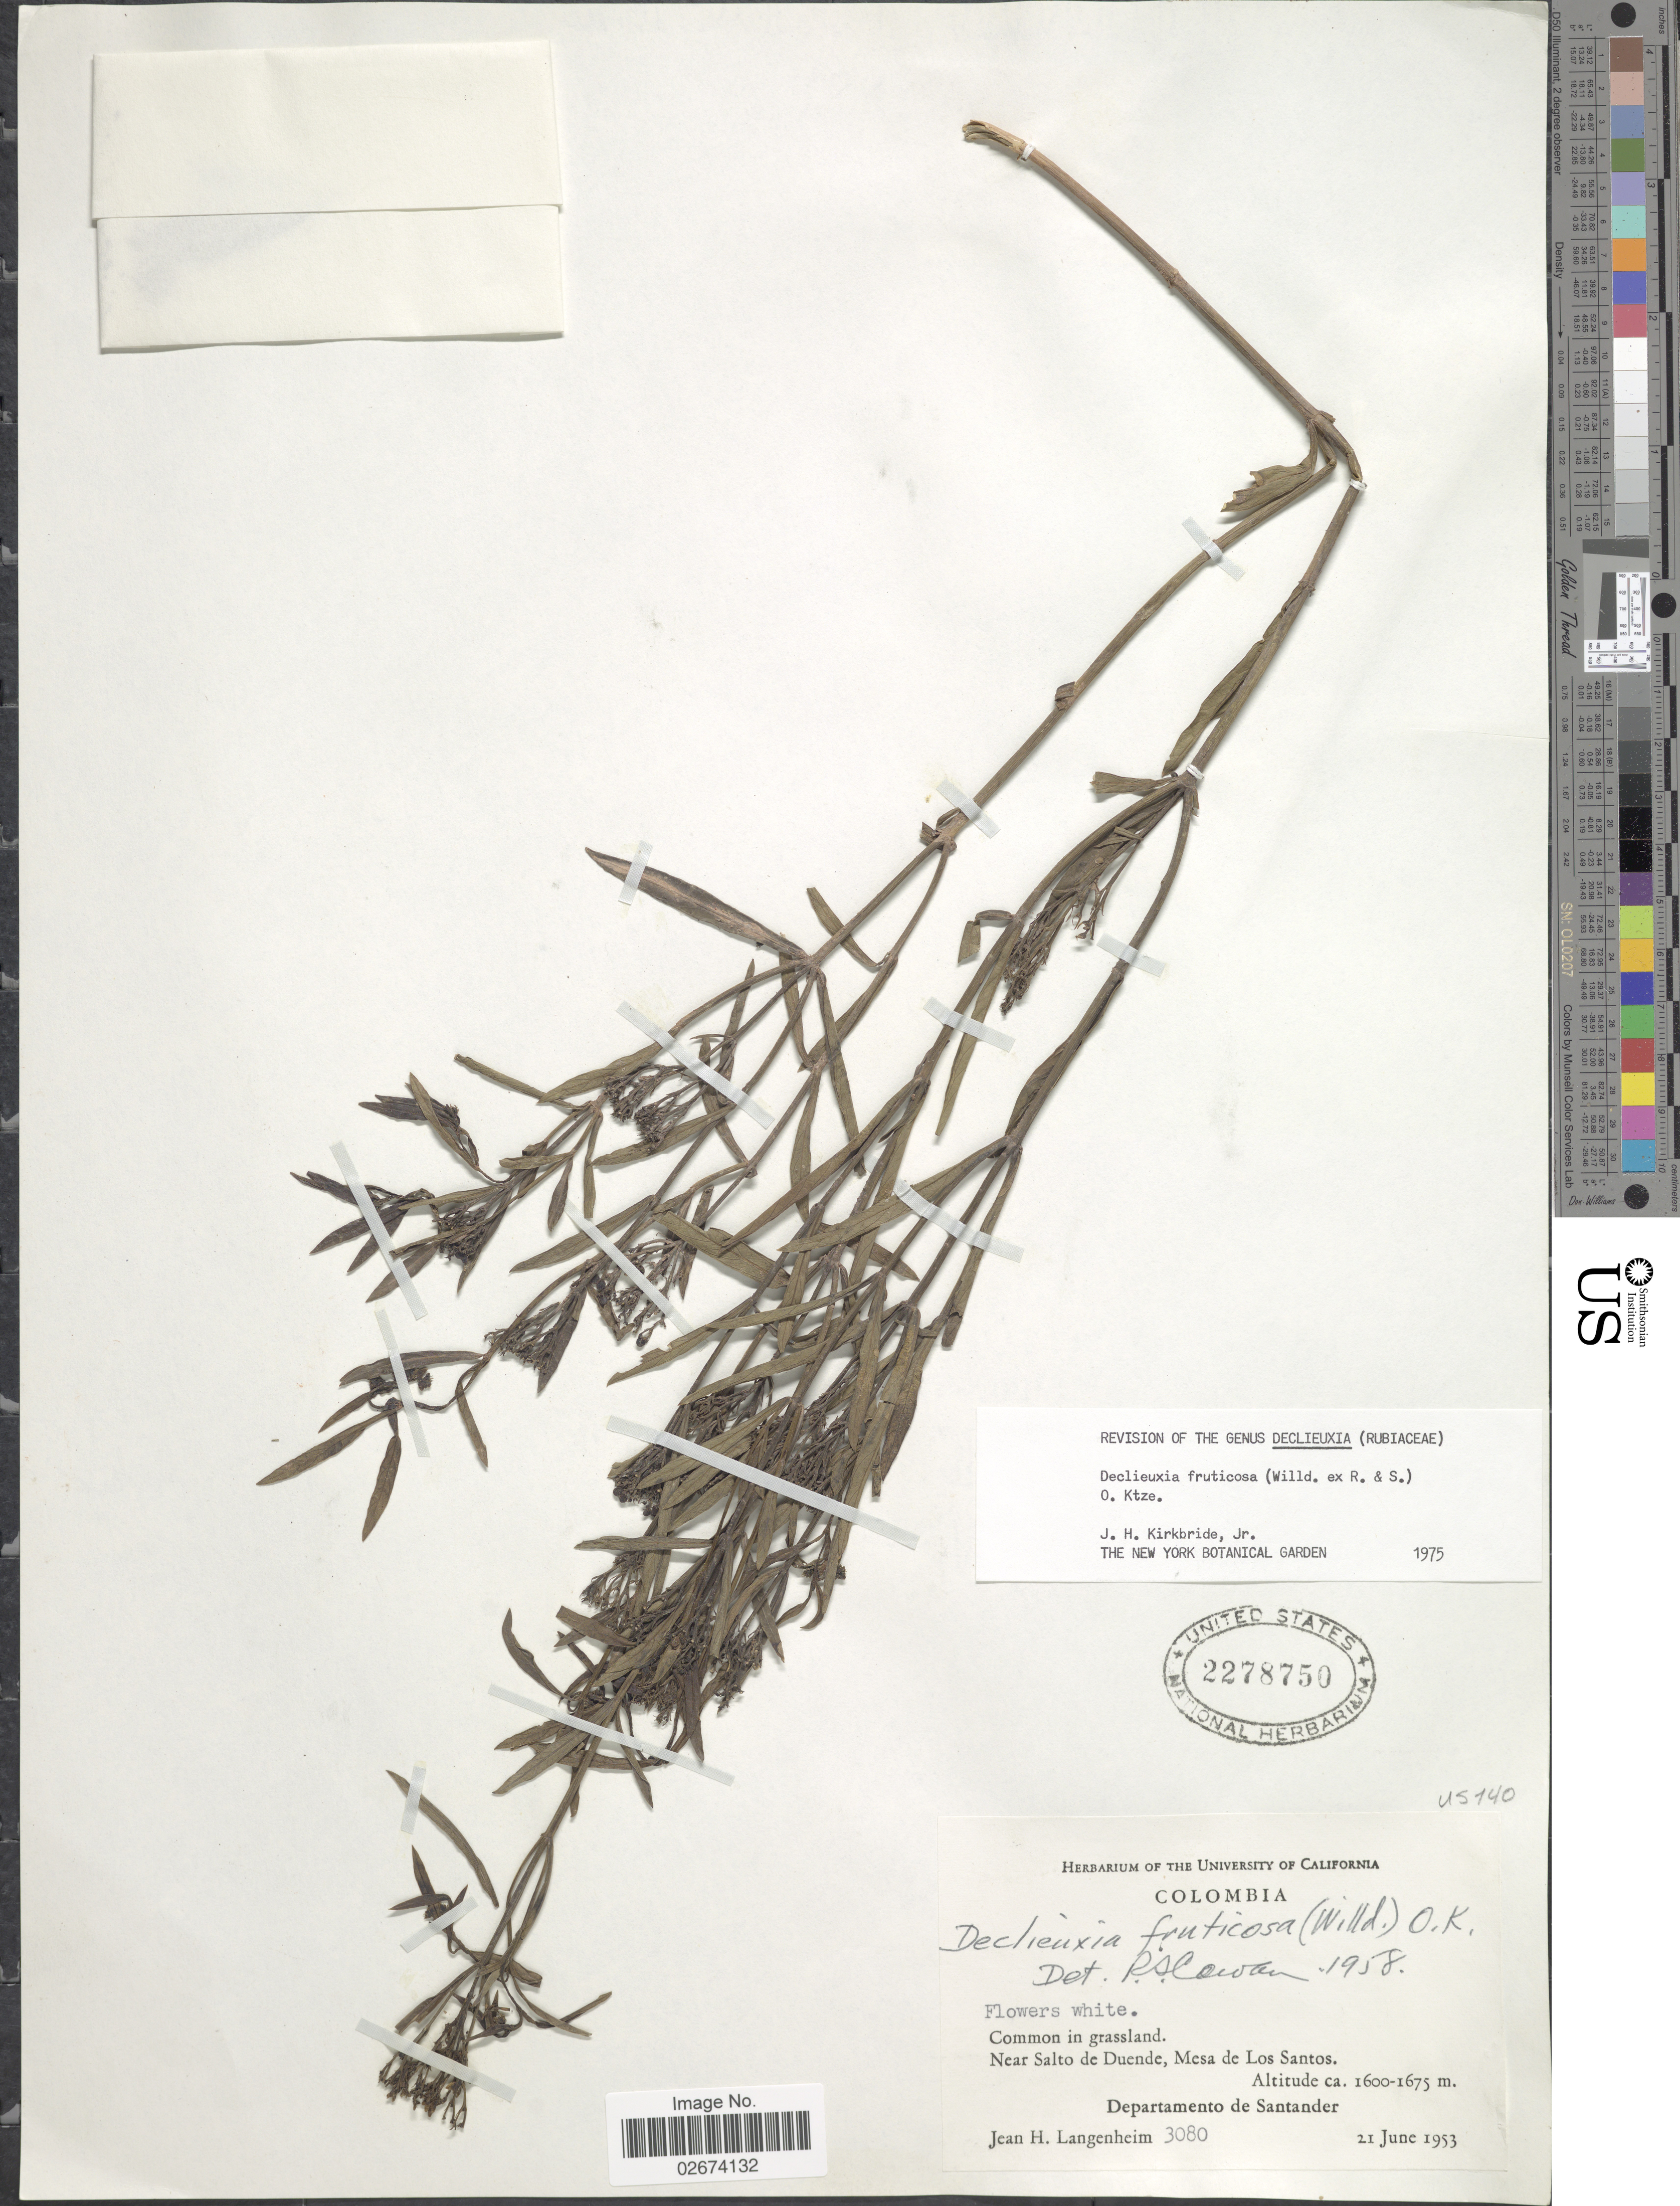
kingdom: Plantae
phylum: Tracheophyta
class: Magnoliopsida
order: Gentianales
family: Rubiaceae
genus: Declieuxia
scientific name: Declieuxia fruticosa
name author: (Willd. ex Roem. & Schult.) Kuntze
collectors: J. H. Langenheim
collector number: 3080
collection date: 1953-06-21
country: Colombia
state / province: Santander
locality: Common in grassland. Near Salto de Duende, Mesa de Los Santos, Departamento de Santander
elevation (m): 1600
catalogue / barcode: US 2278750